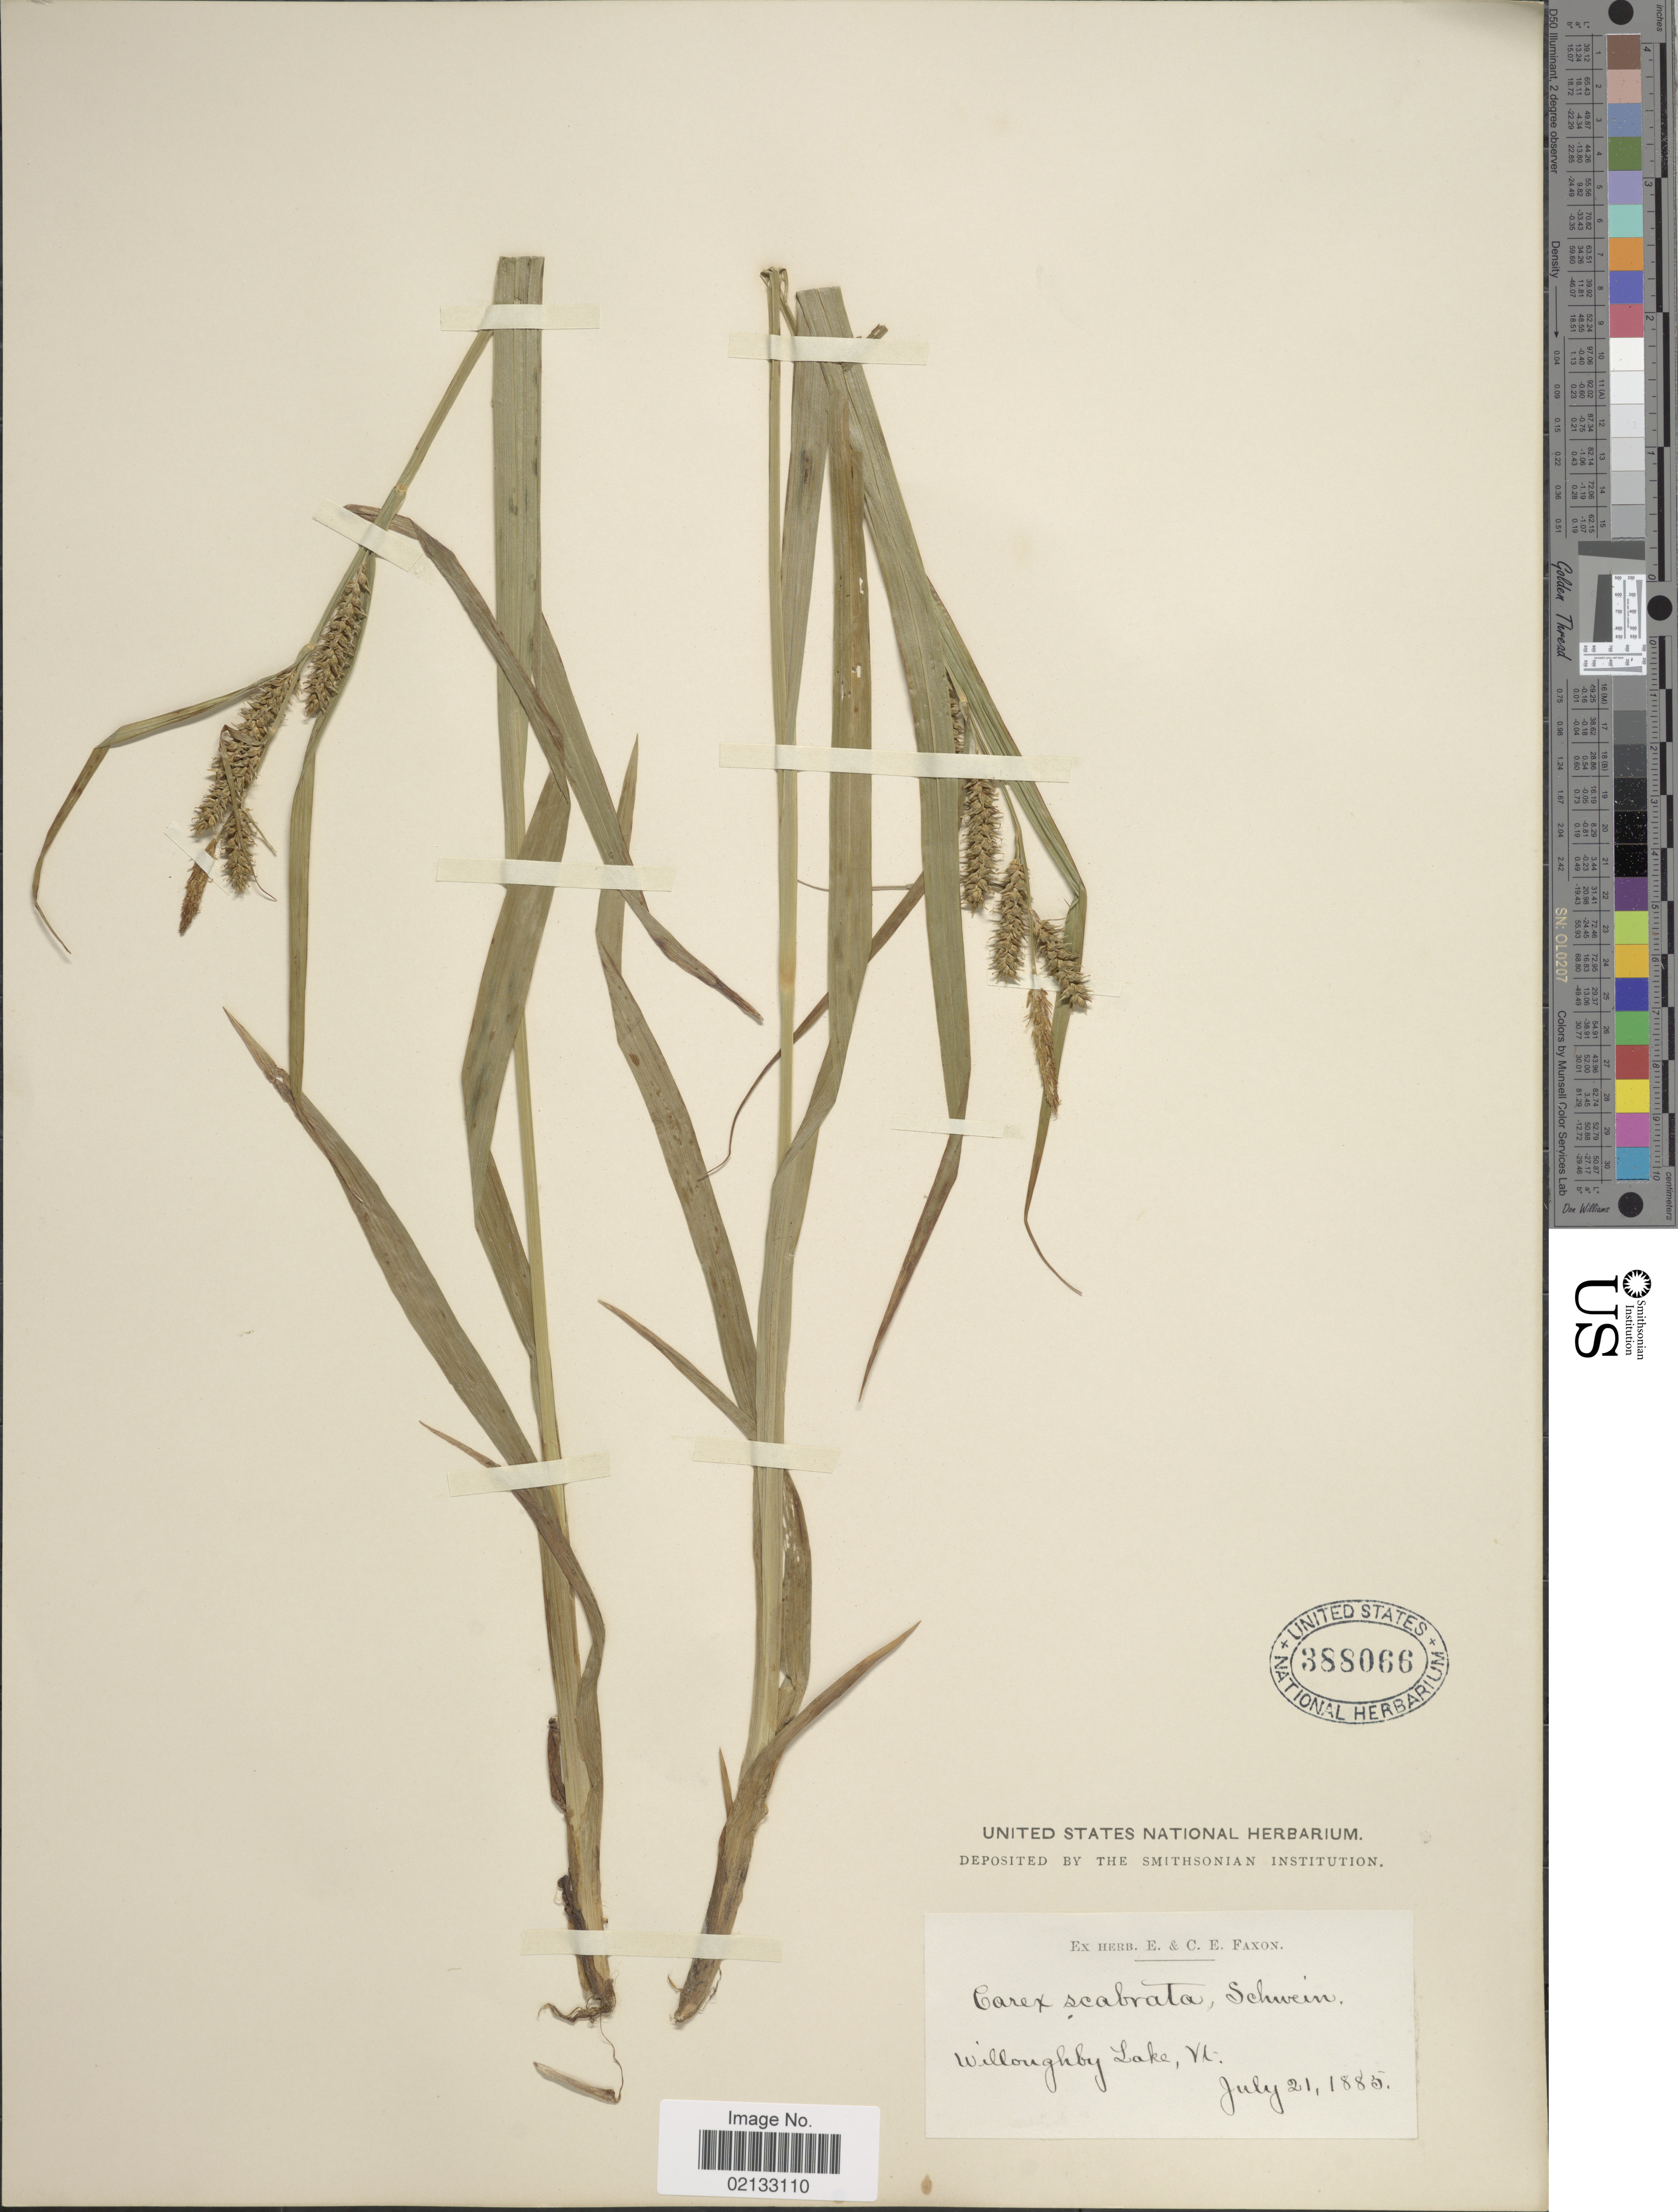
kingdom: Plantae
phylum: Tracheophyta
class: Liliopsida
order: Poales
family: Cyperaceae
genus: Carex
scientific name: Carex scabrata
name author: Schwein.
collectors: ex herb. E. & C.E. Faxon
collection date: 1885-07-21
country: United States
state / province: Vermont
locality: Willoughby Lake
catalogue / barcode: US 388066